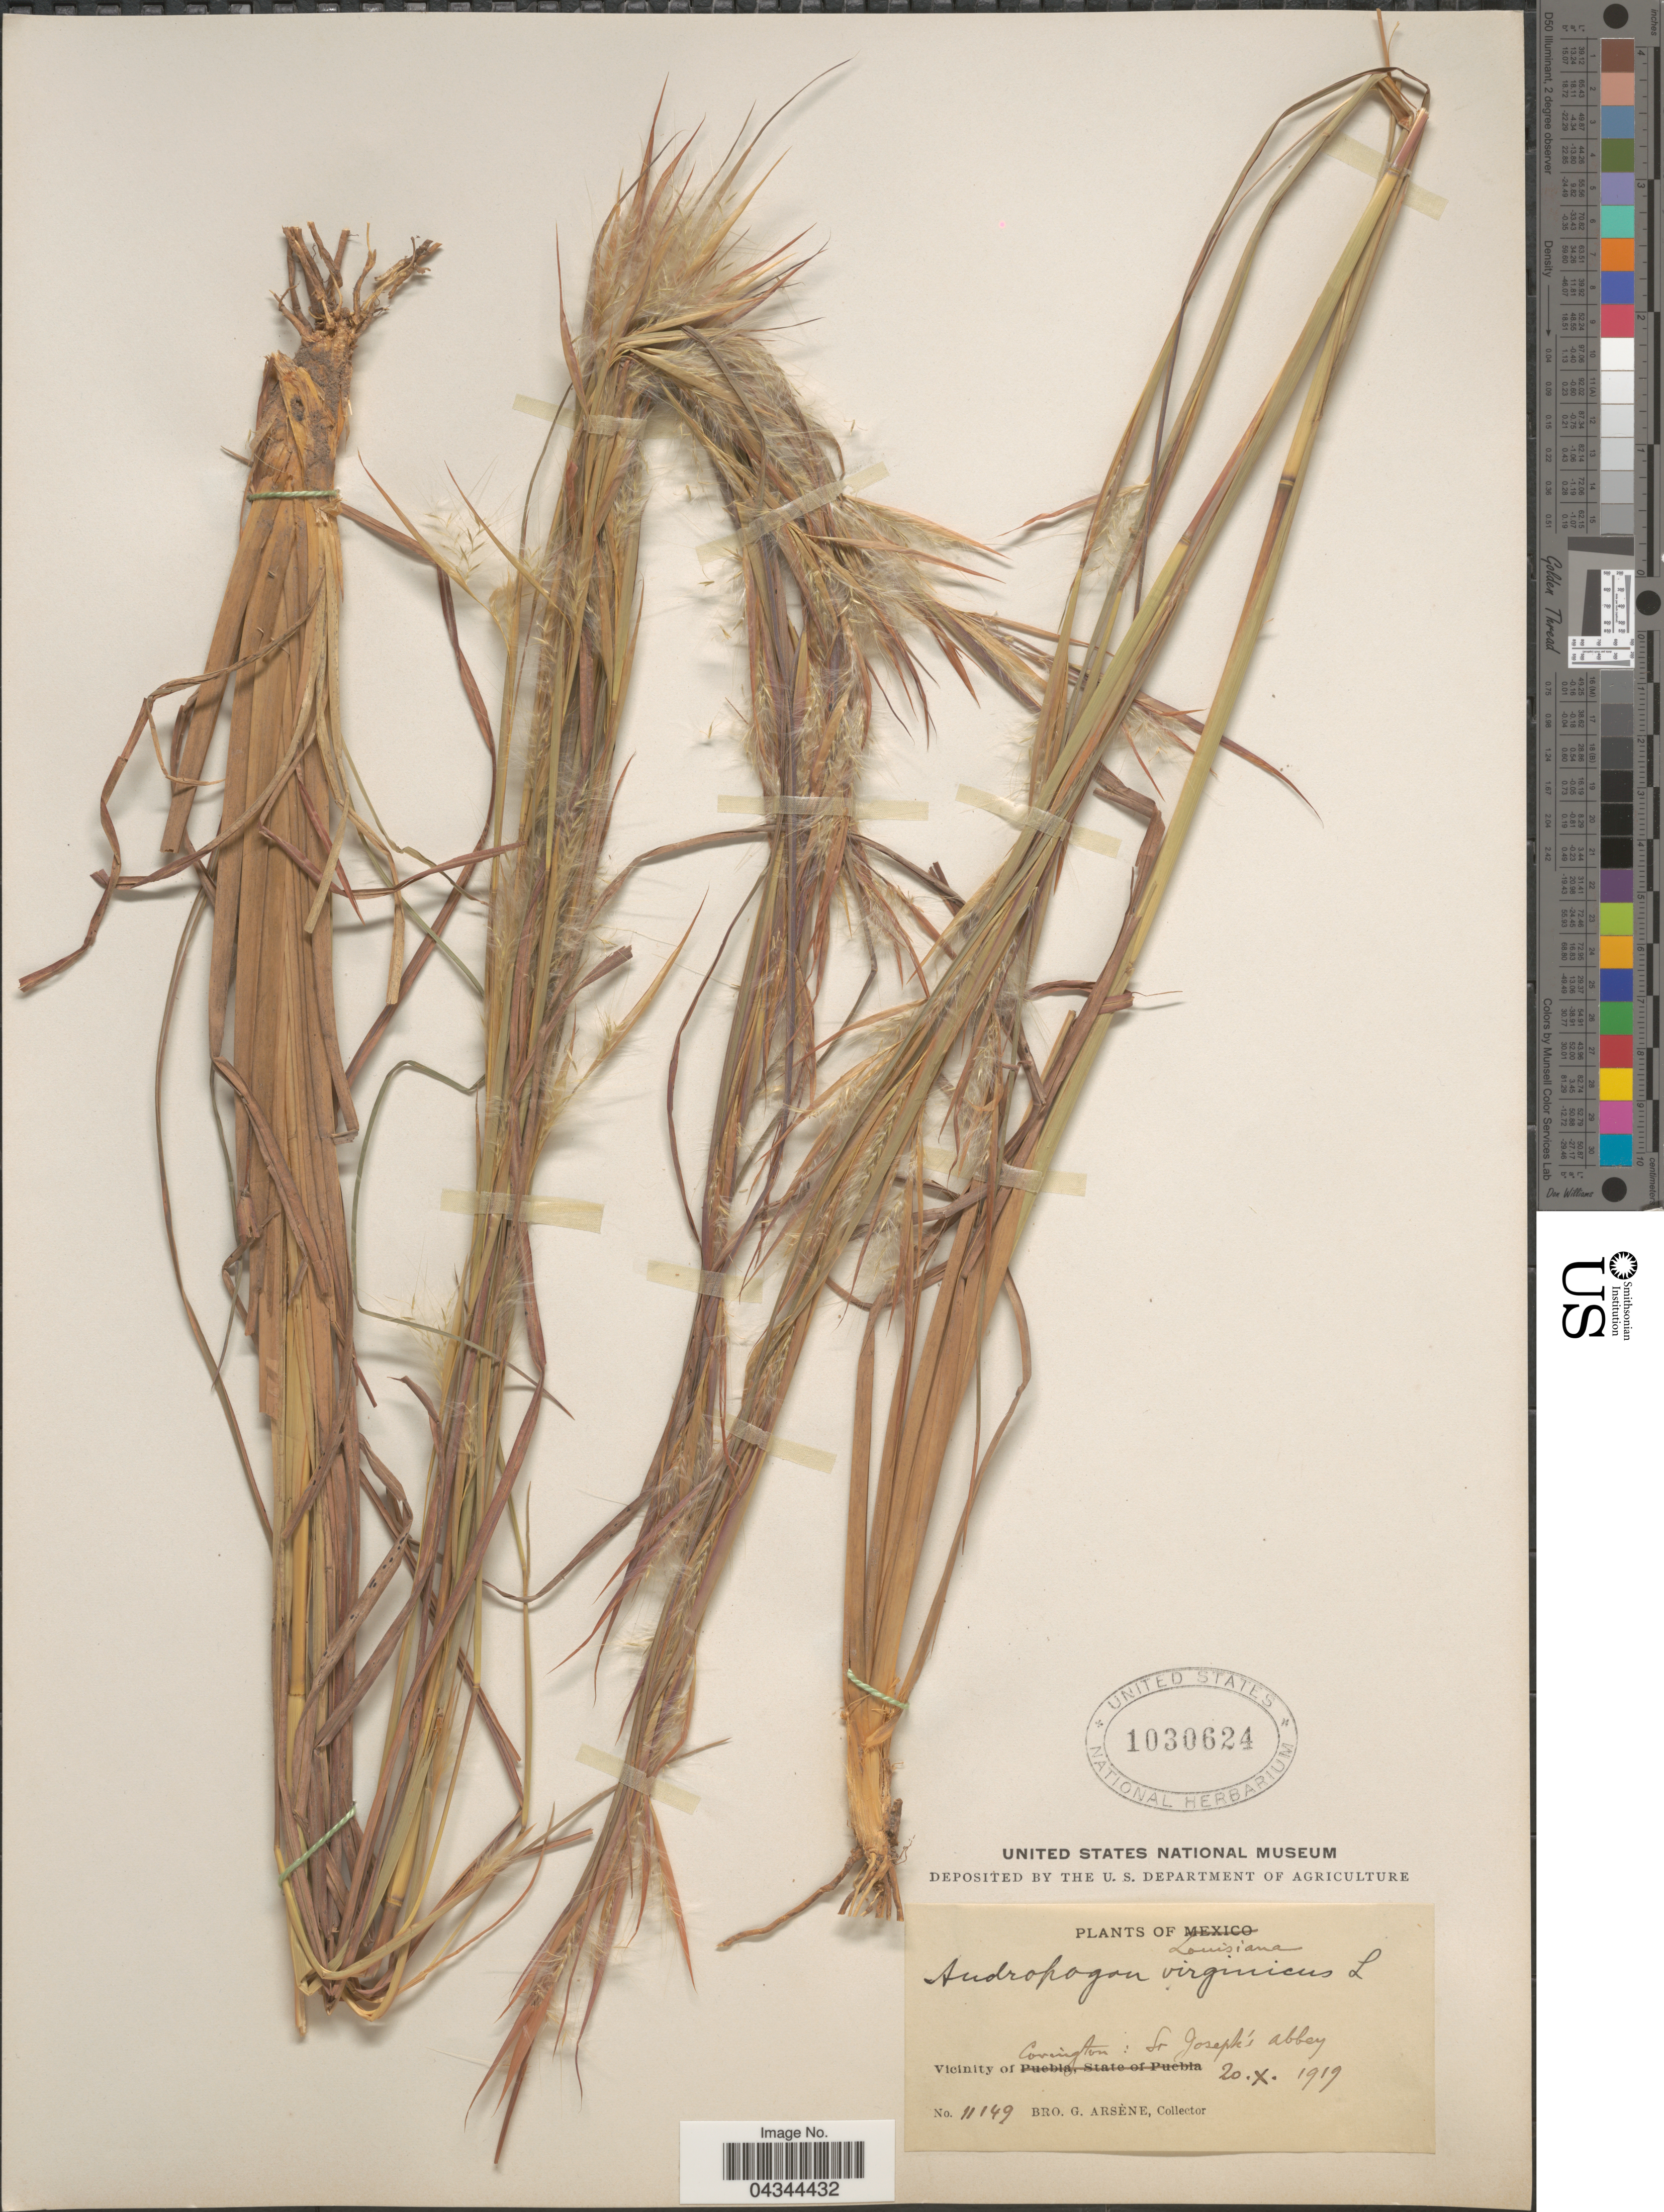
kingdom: Plantae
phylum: Tracheophyta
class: Liliopsida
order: Poales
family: Poaceae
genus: Andropogon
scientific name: Andropogon virginicus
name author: L.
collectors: Bro. G. Arsène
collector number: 11149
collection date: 1919-10-20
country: United States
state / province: Louisiana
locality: Vicinity of Covington : St Joseph's Abbey.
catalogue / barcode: US 1030624